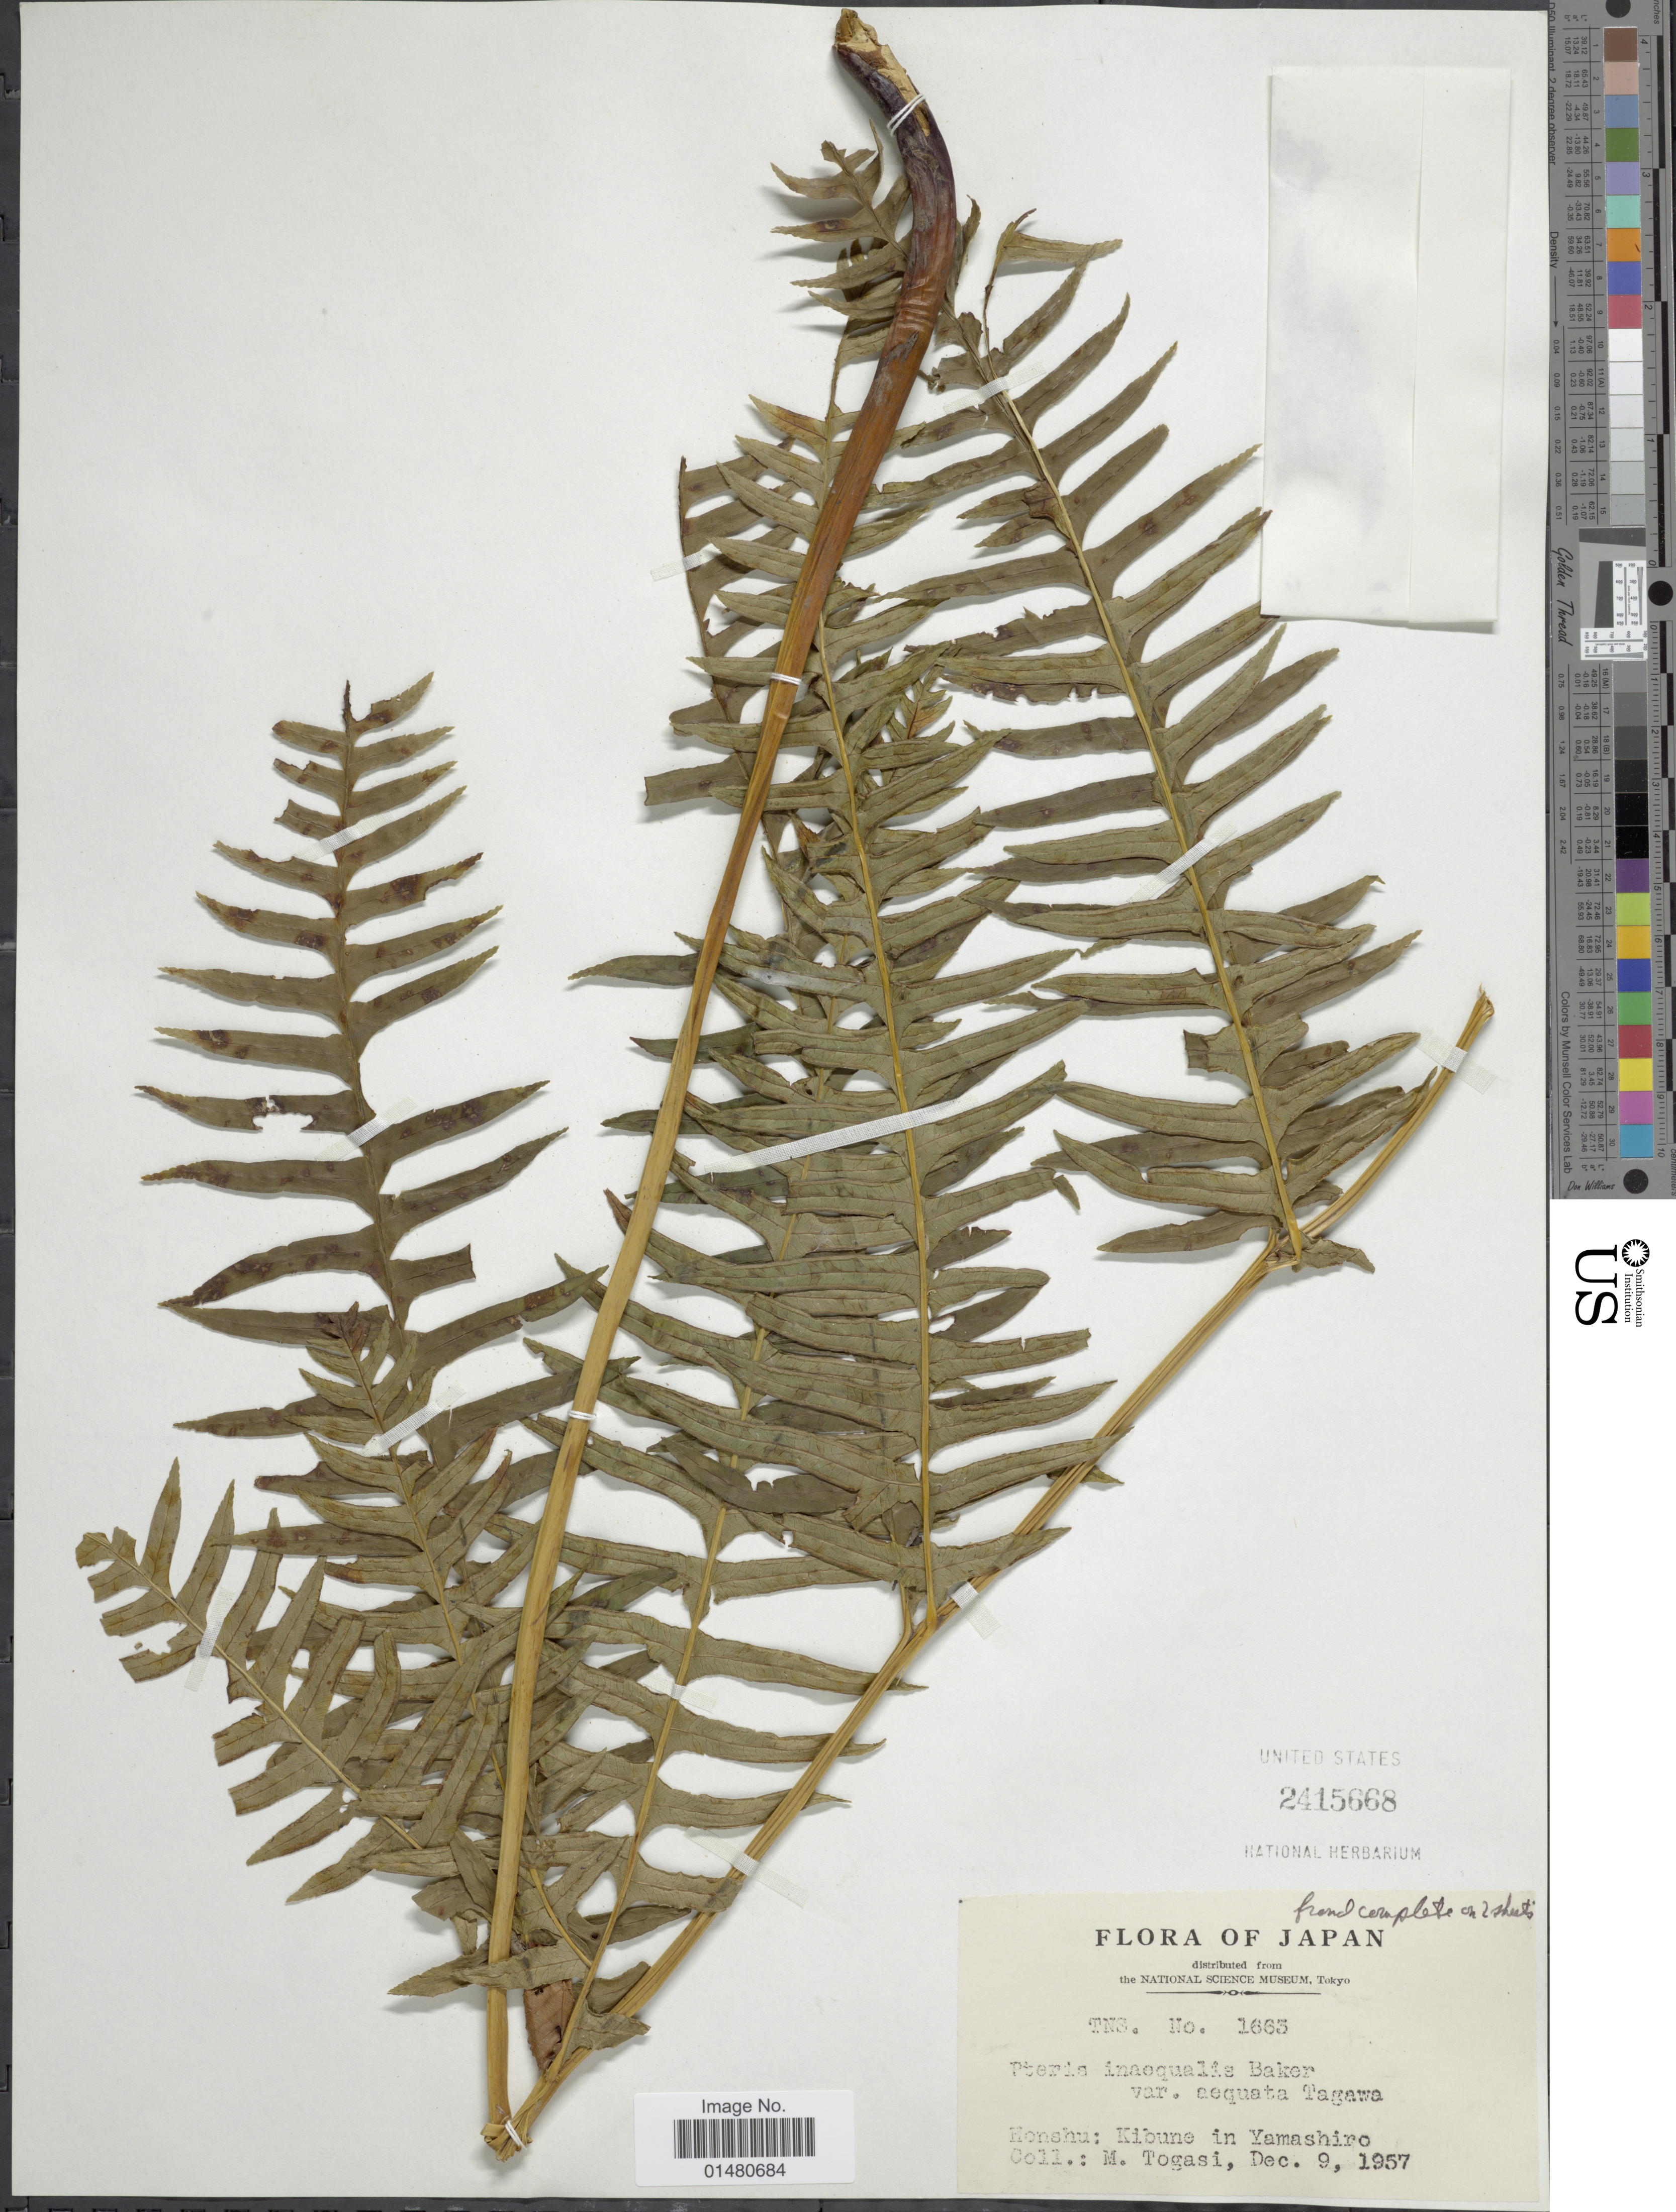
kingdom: Plantae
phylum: Tracheophyta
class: Polypodiopsida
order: Polypodiales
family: Pteridaceae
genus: Pteris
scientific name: Pteris inaequalis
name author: (Fée) Jenman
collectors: M. Togasi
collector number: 1663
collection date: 1957-12-09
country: Japan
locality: Honshu: Kibune in Yamashiro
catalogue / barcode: US 2415668